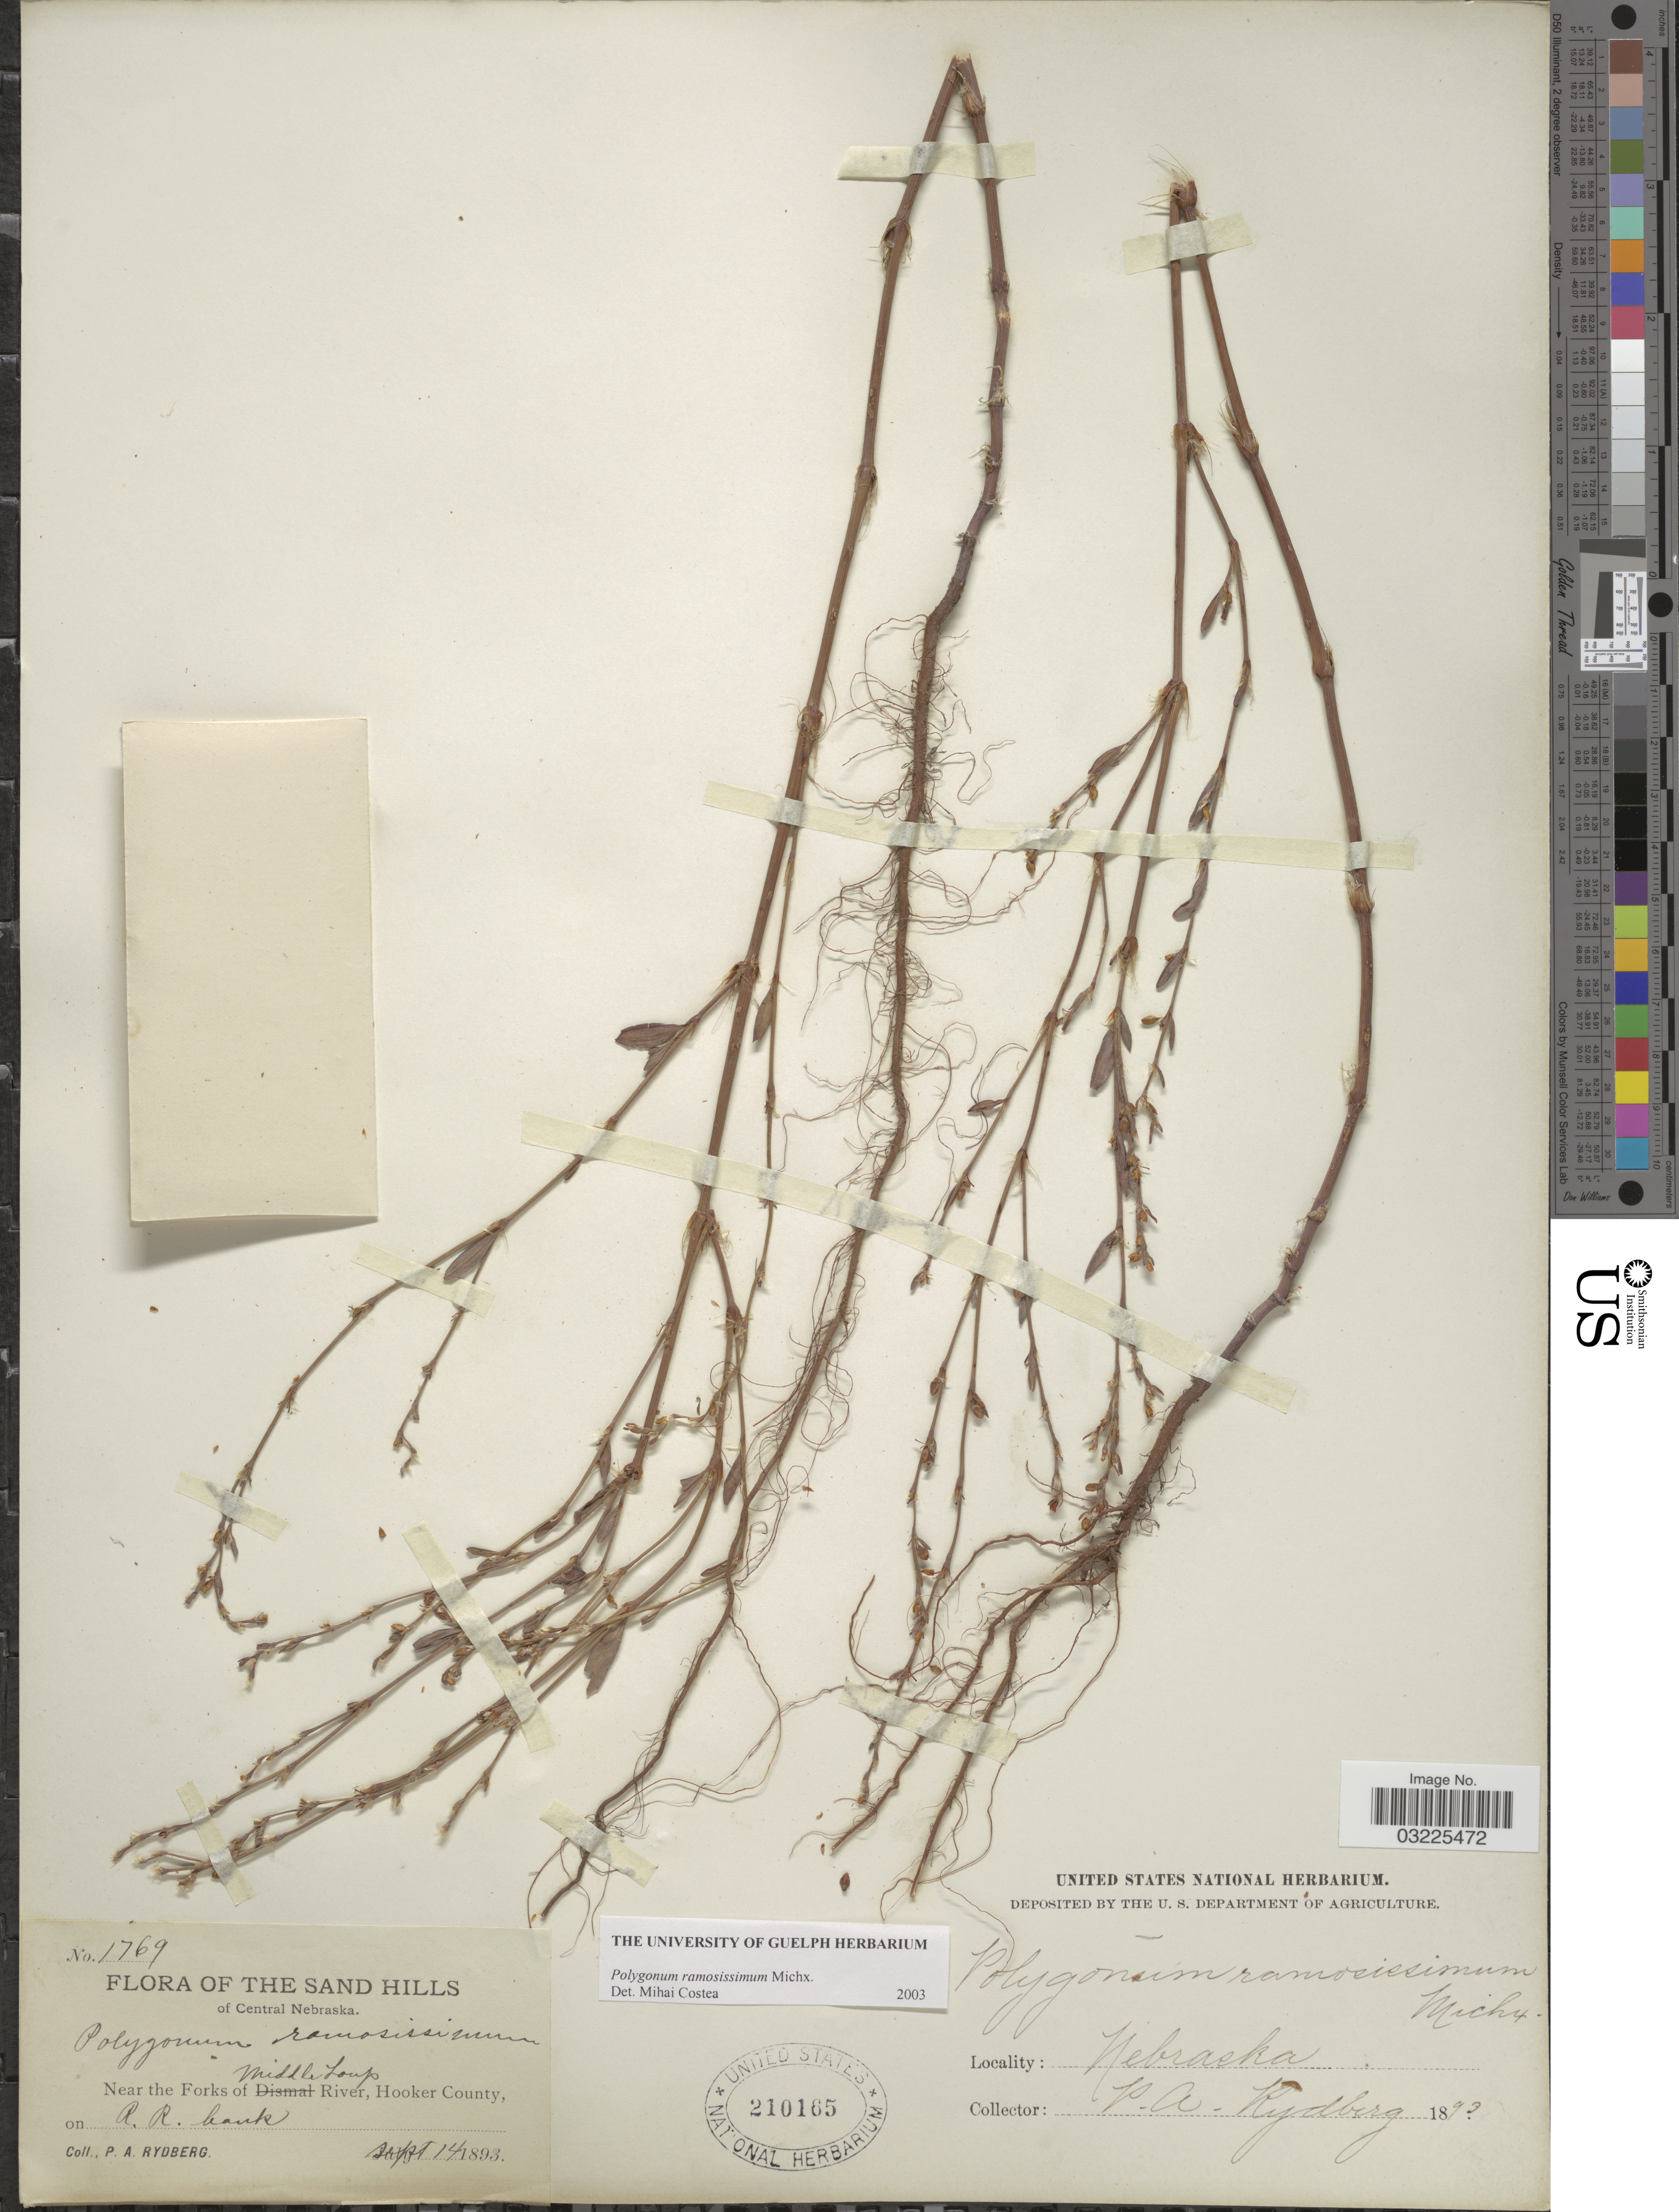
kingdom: Plantae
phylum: Tracheophyta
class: Magnoliopsida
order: Caryophyllales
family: Polygonaceae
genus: Polygonum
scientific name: Polygonum ramosissimum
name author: Michx.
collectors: P. A. Rydberg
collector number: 1769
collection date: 1893-09-14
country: United States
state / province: Nebraska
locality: The Sand Hills of Central Nebraska. Near the Forks of Middle Loup River, Hooker County.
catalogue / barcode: US 210165